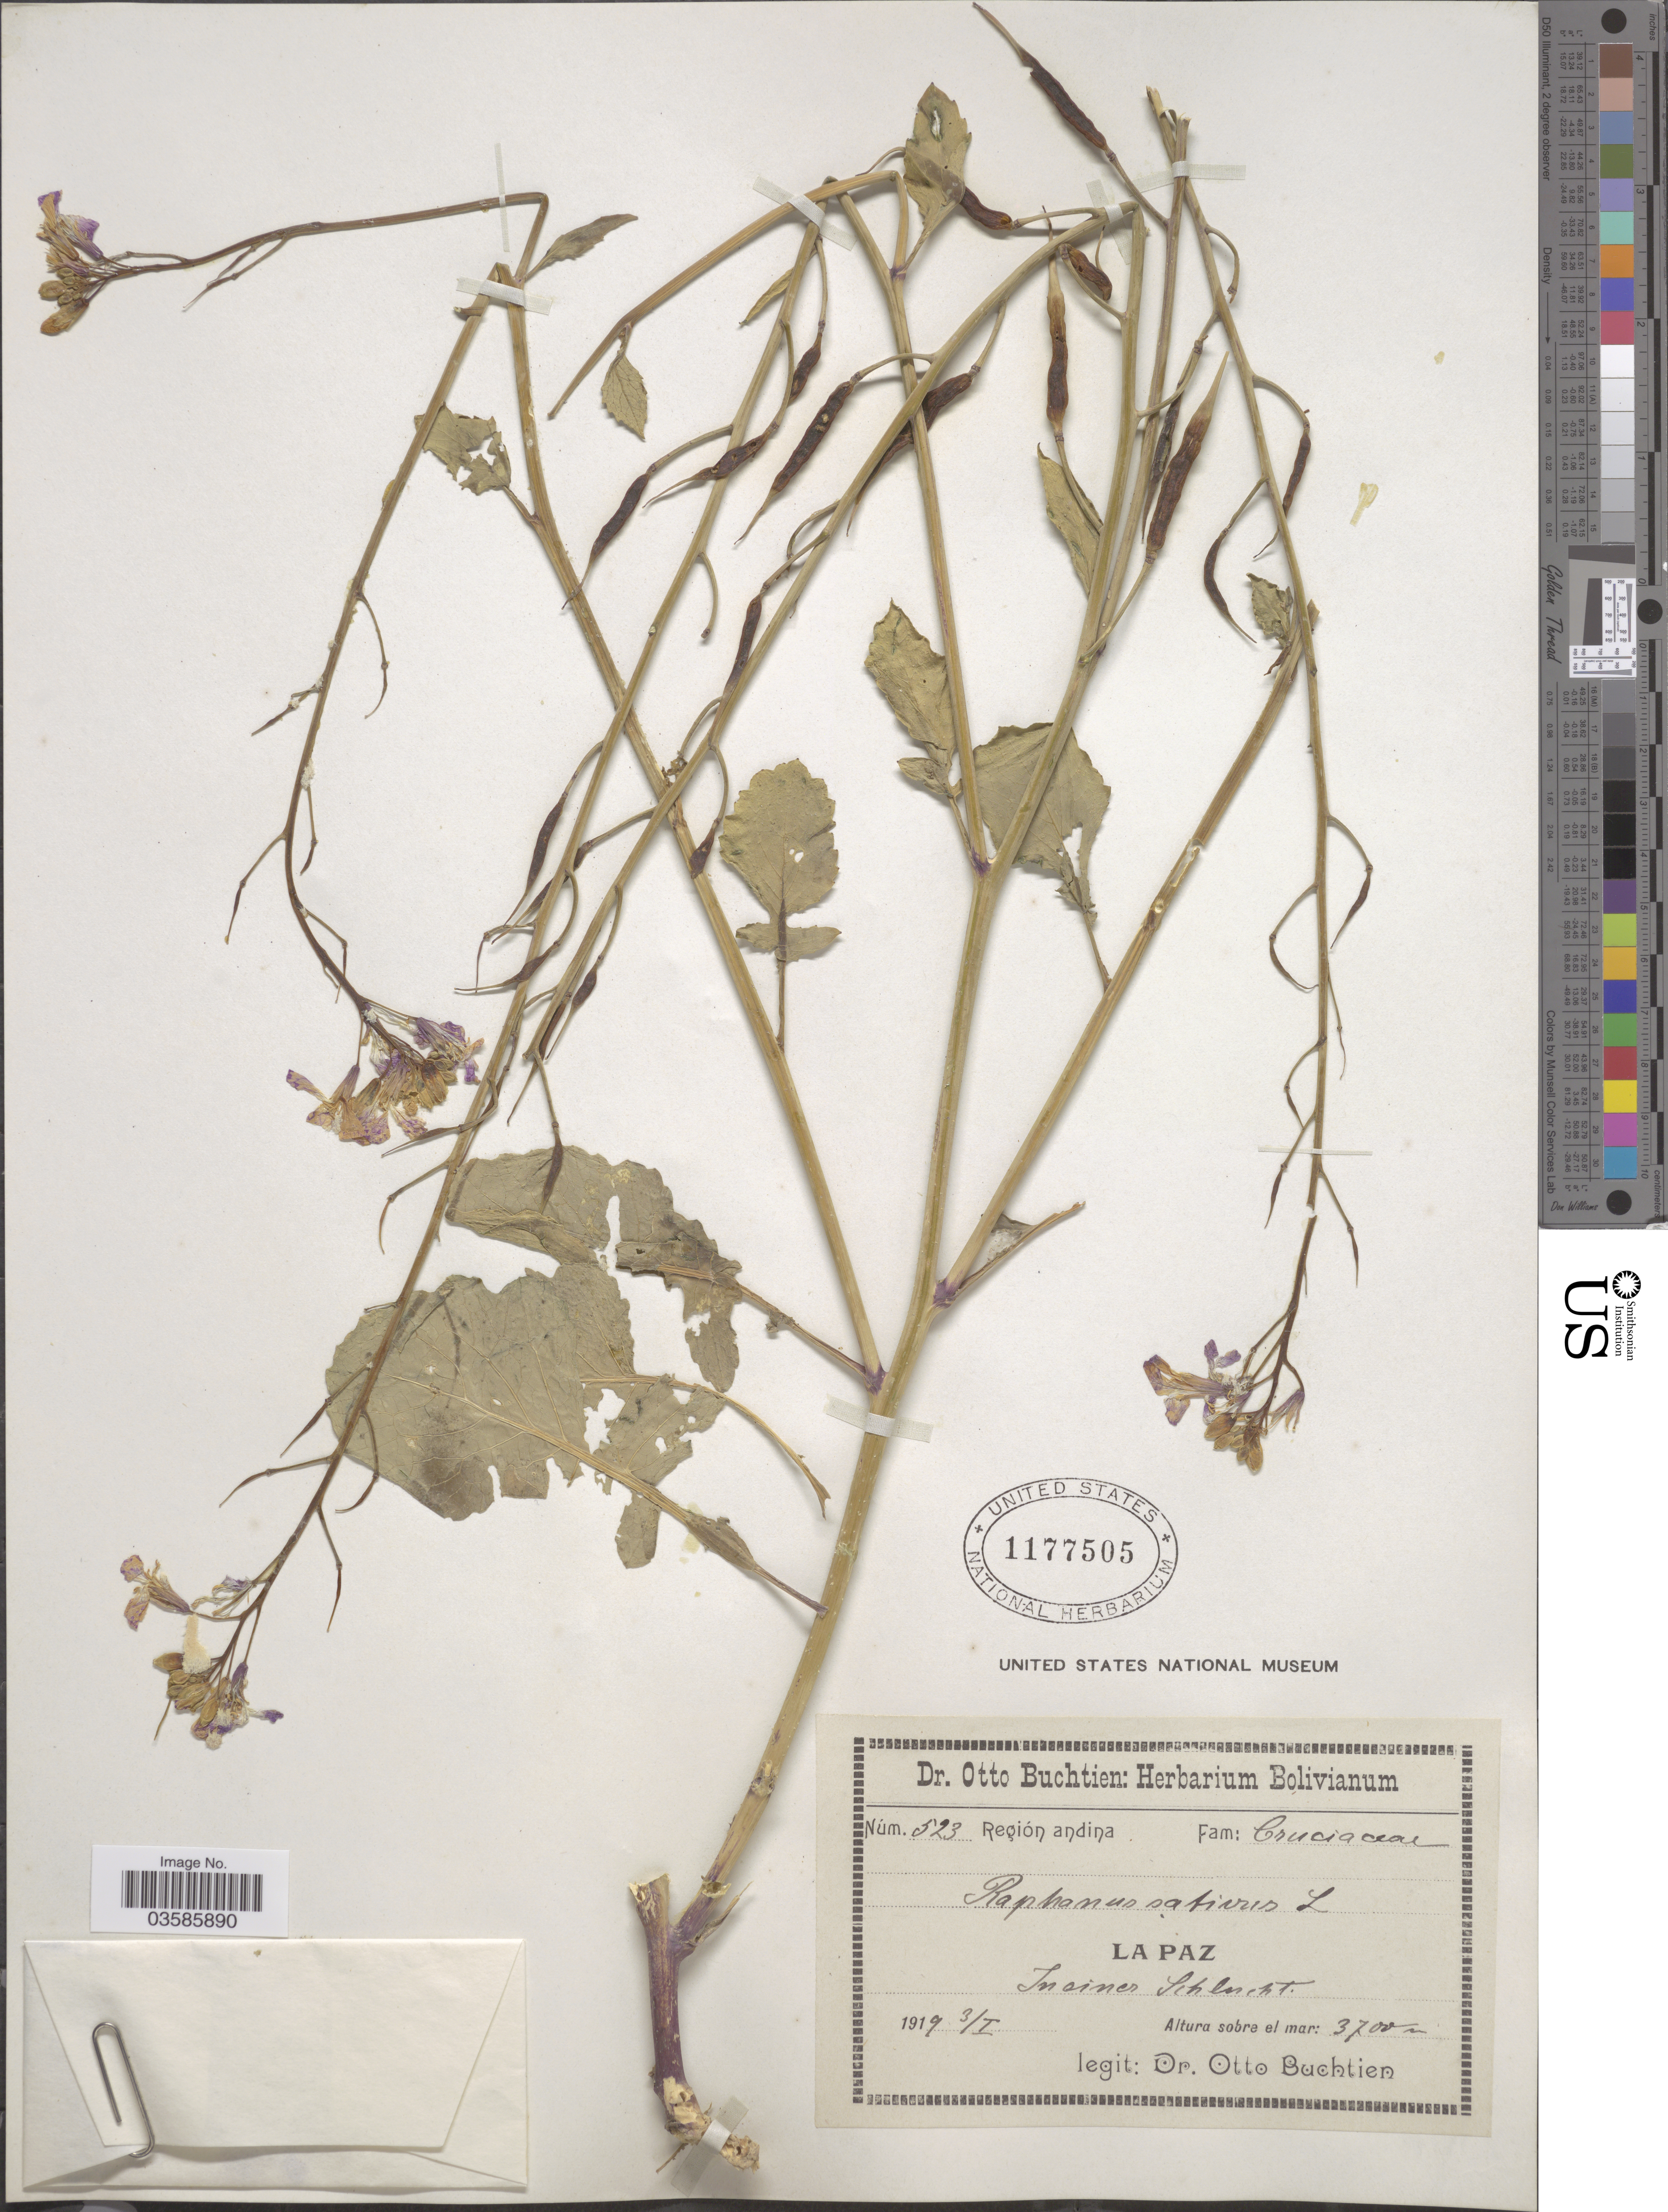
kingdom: Plantae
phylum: Tracheophyta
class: Magnoliopsida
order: Brassicales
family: Brassicaceae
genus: Raphanus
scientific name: Raphanus sativus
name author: L.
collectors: O. Buchtien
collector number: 523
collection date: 1919-01-03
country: Bolivia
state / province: La Paz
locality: Región andina. In einer Schlucht.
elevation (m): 3700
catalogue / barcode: US 1177505